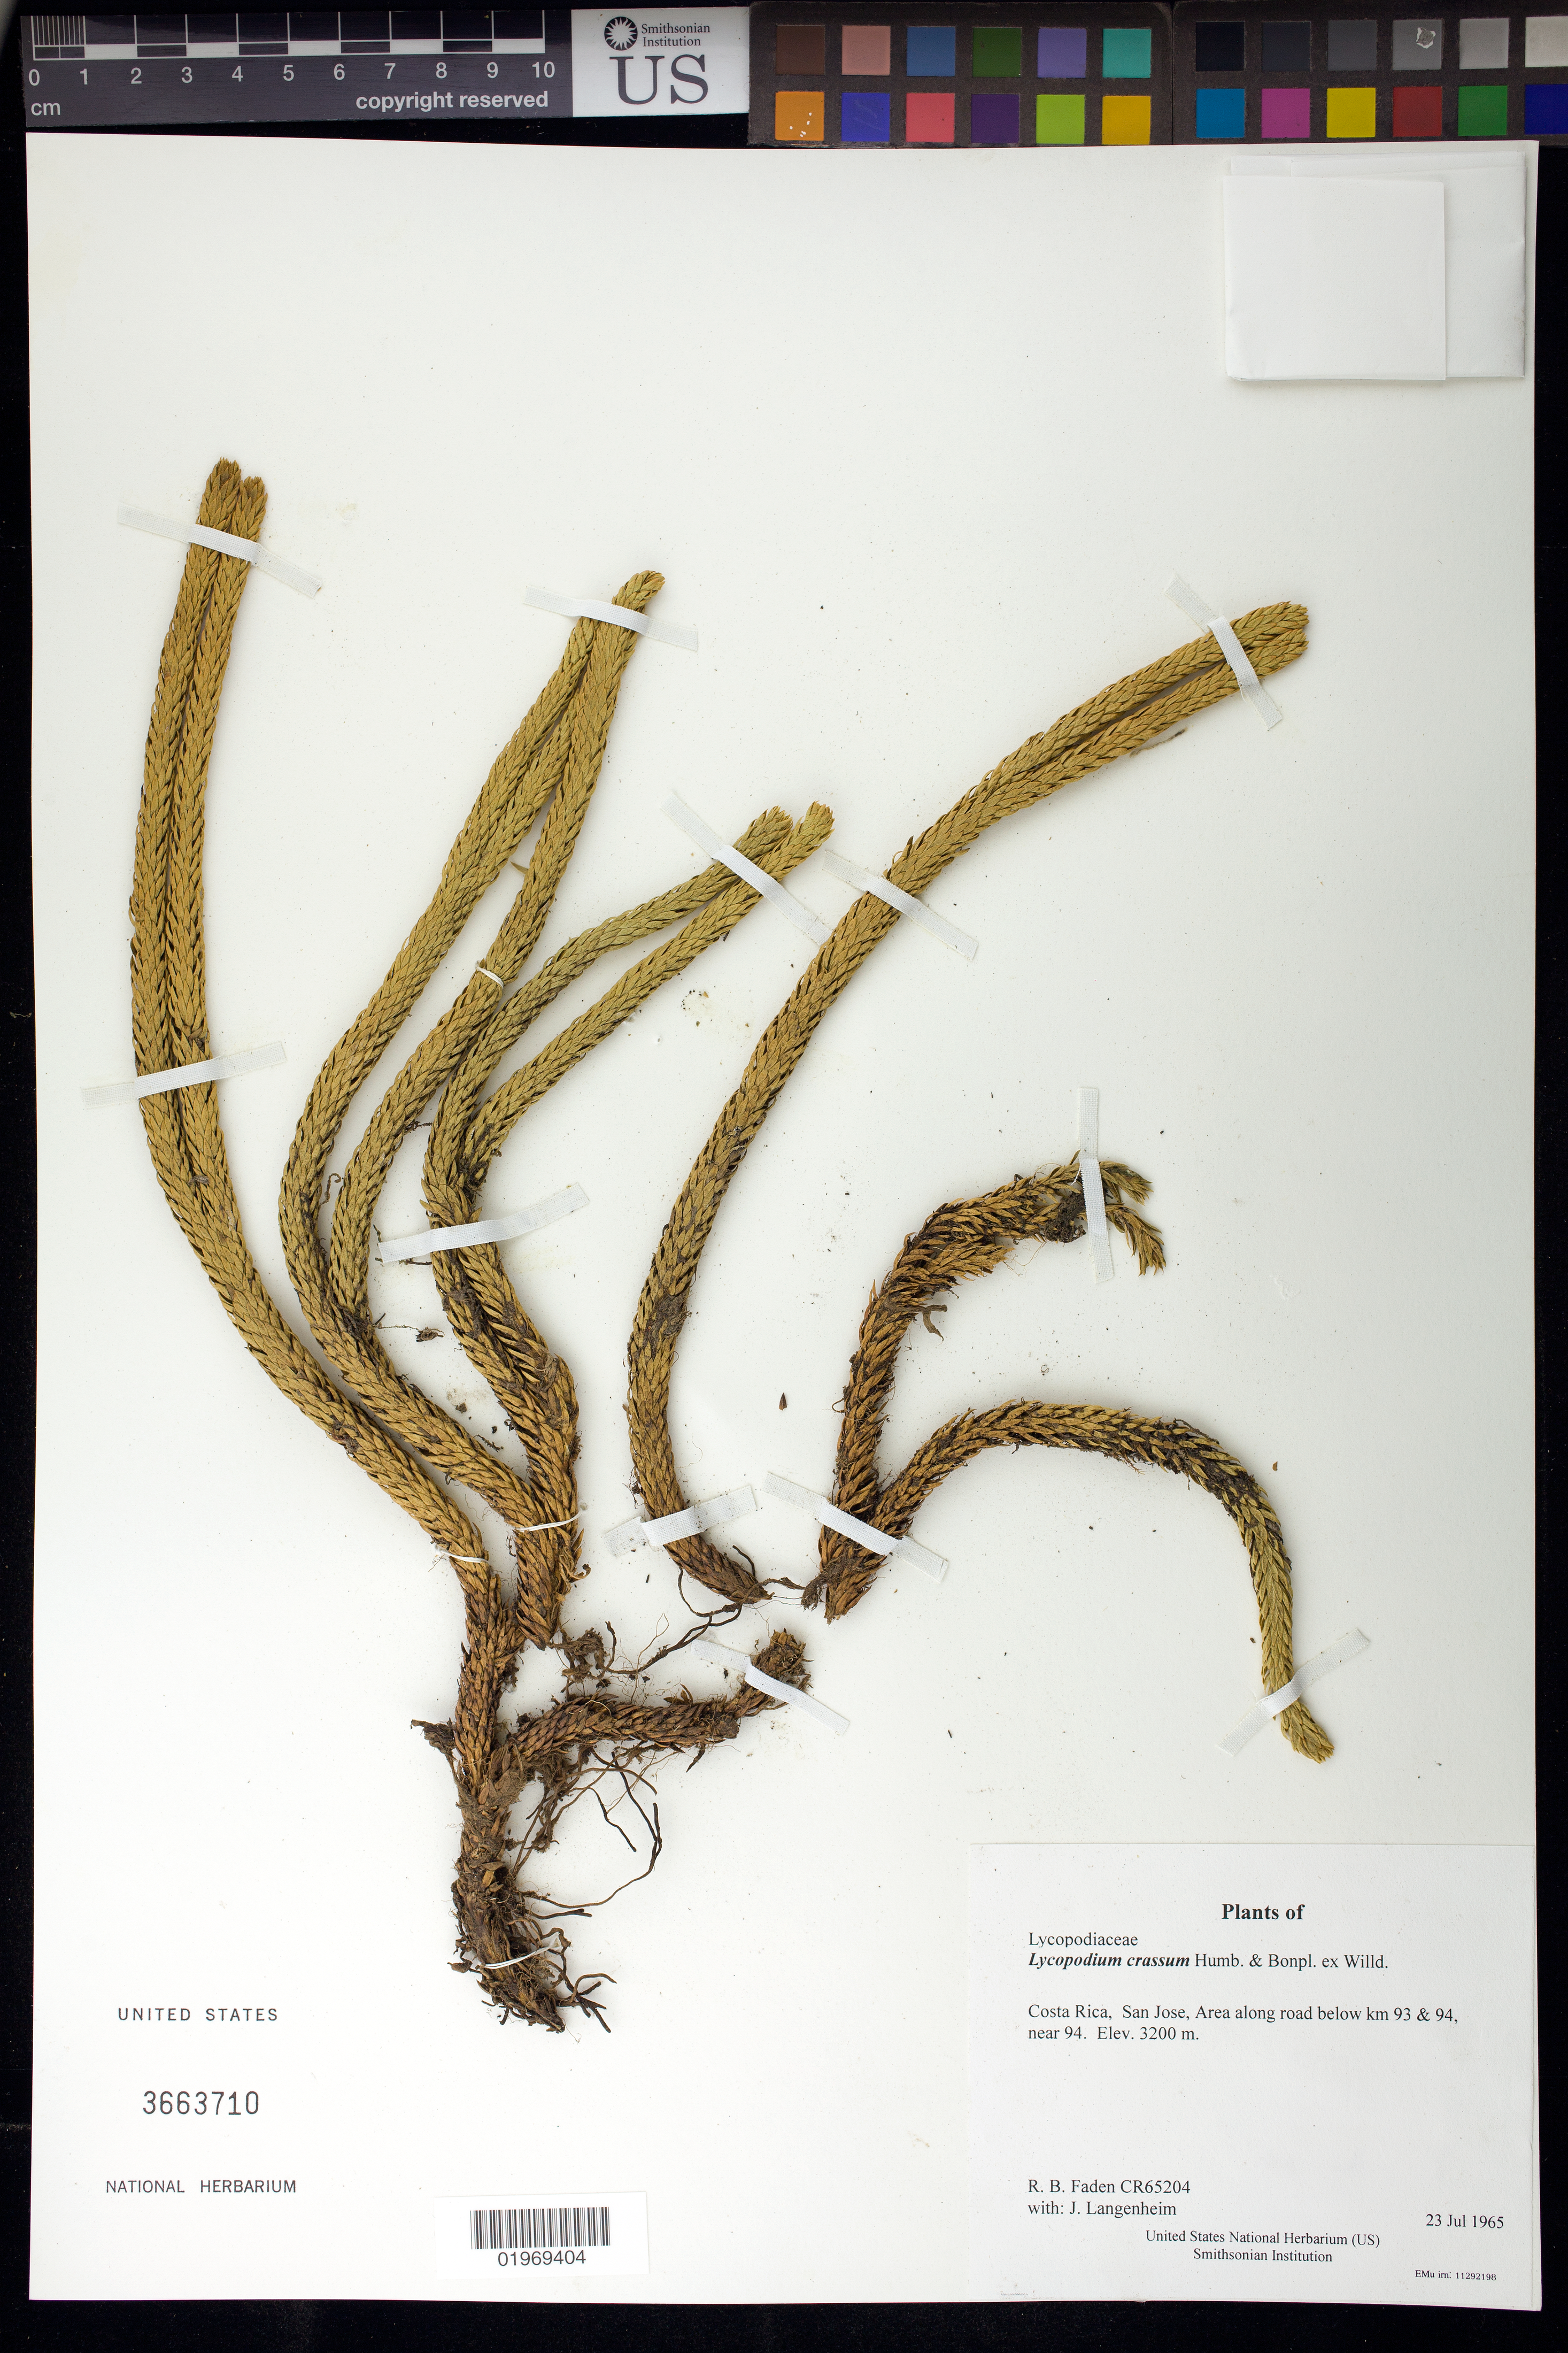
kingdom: Plantae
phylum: Tracheophyta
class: Lycopodiopsida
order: Lycopodiales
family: Lycopodiaceae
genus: Phlegmariurus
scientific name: Phlegmariurus crassus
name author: (Humb. & Bonpl. ex Willd.) B. Øllg.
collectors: R. B. Faden & J. Langenheim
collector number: CR65204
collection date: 1965-07-23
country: Costa Rica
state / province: San Jose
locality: Area along road below km 93 & 94, near 94.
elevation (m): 3200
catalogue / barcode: US 3663710